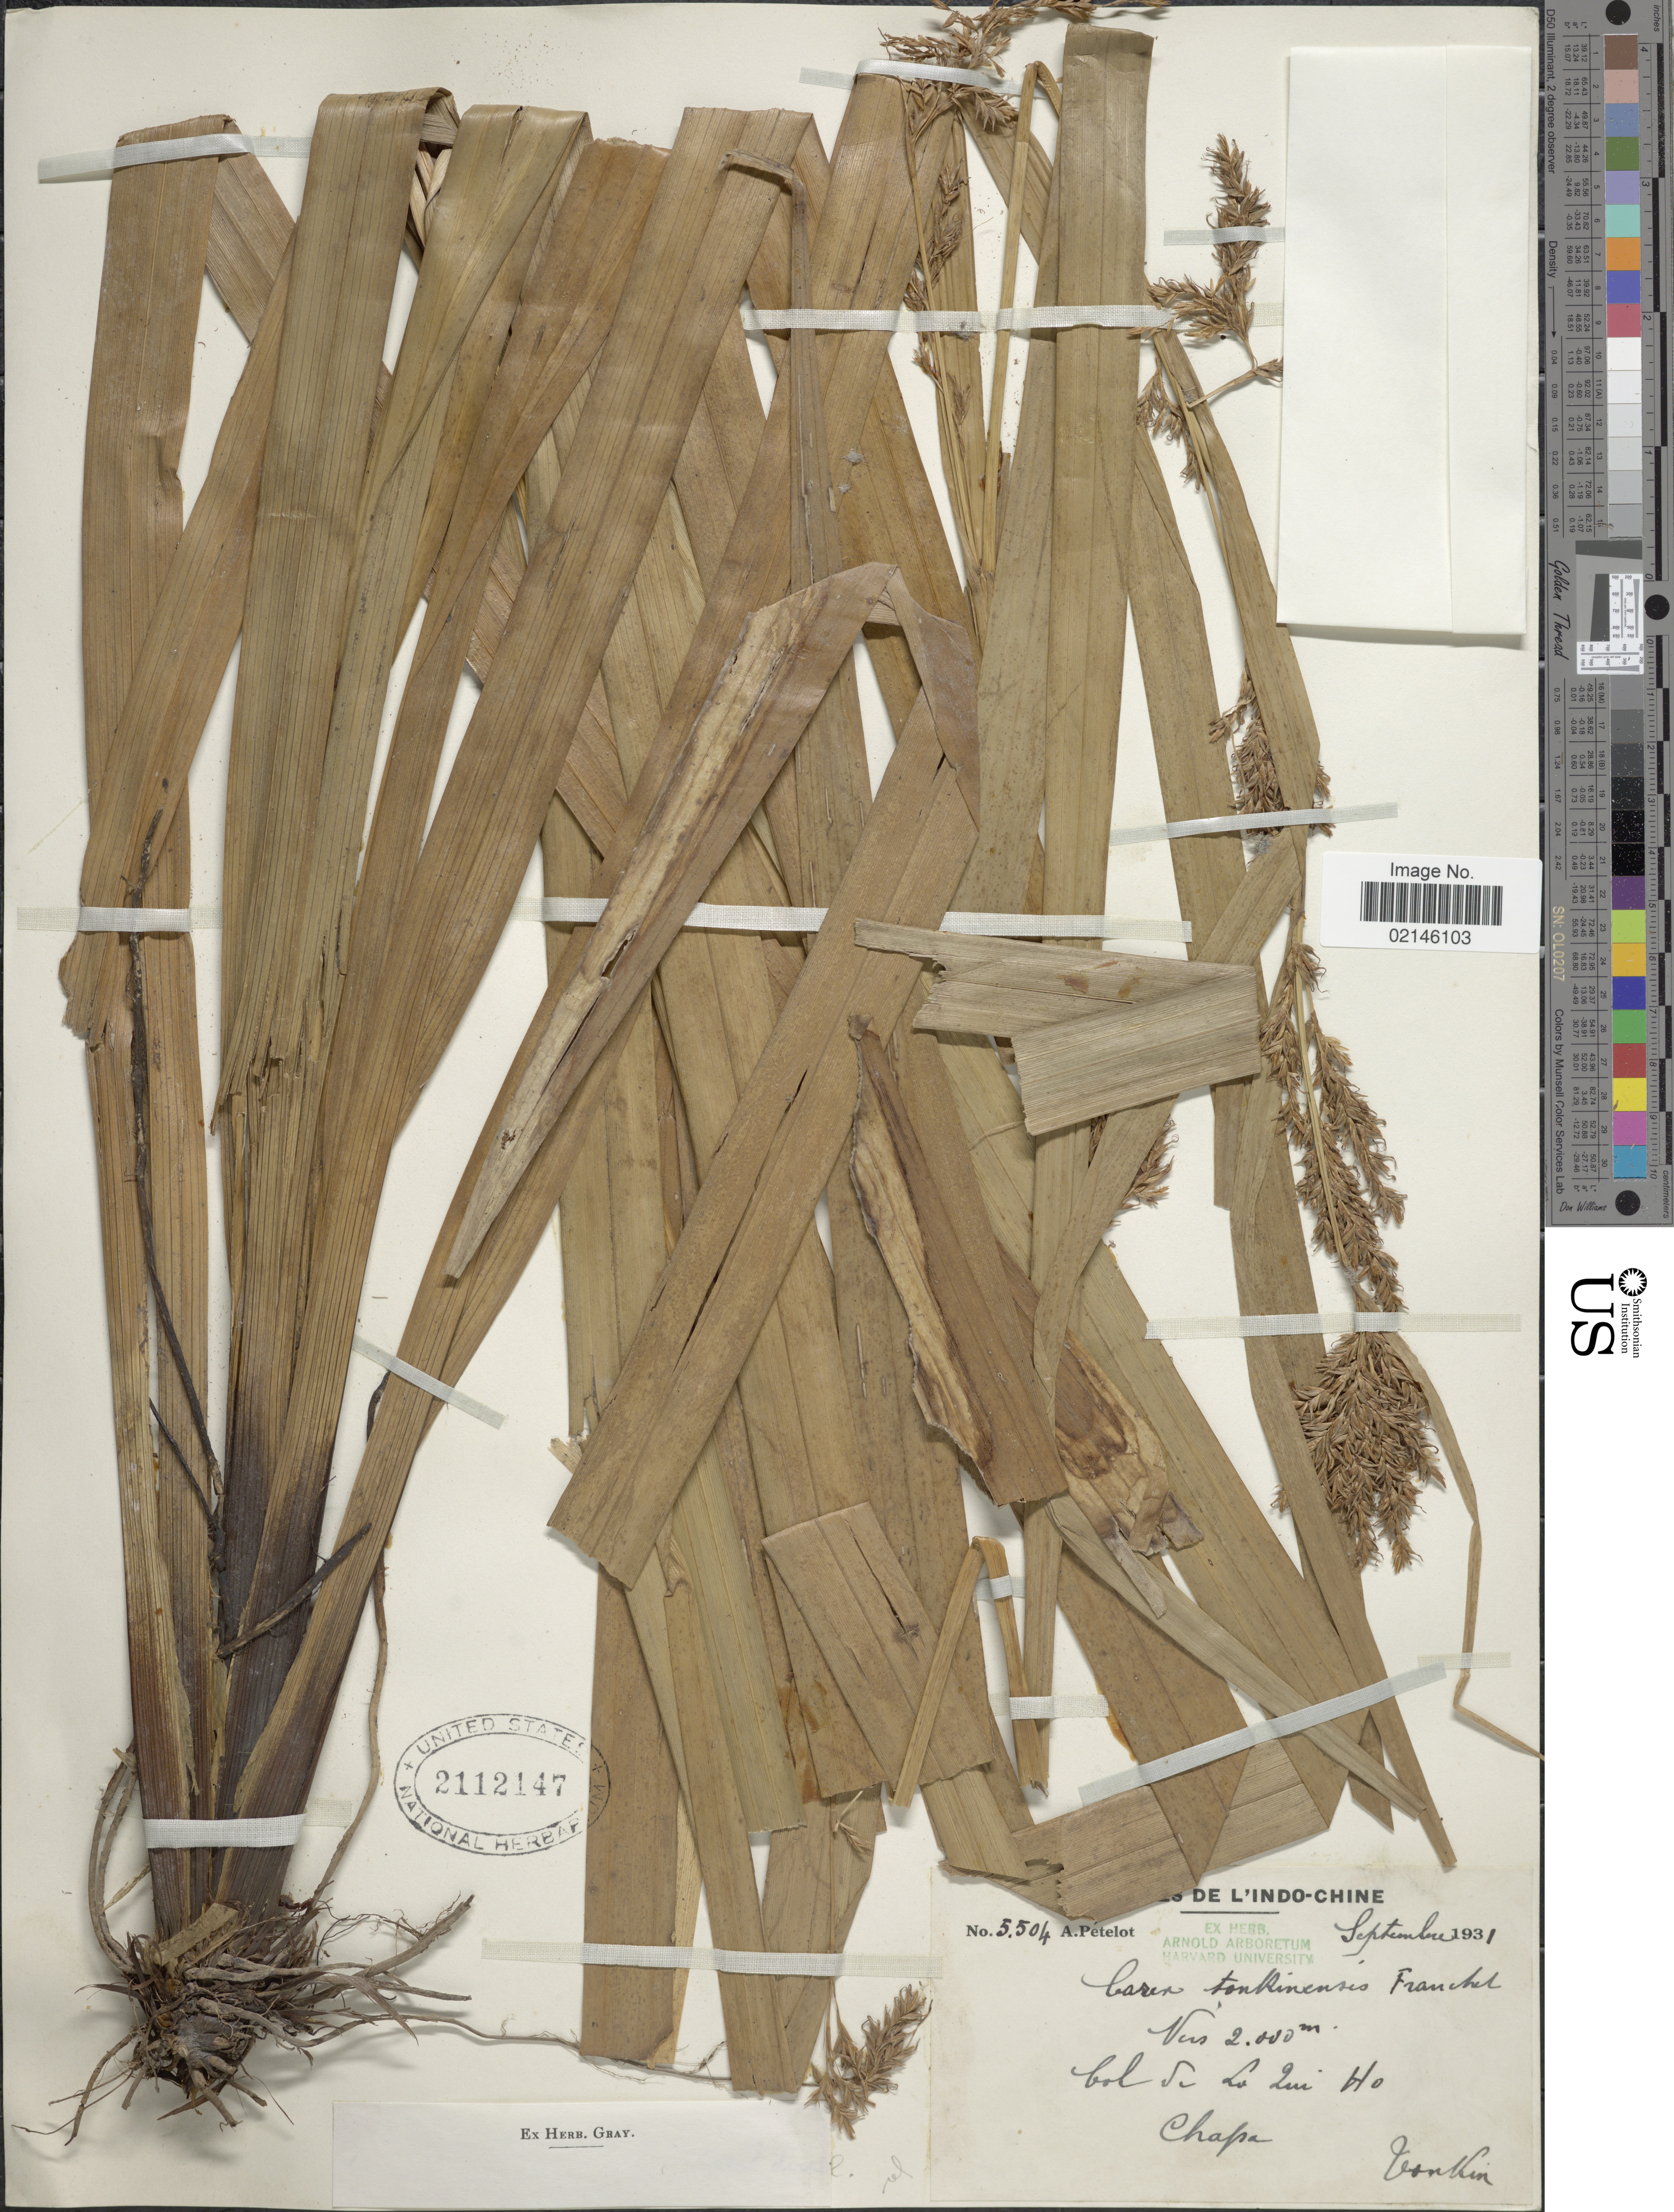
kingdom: Plantae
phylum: Tracheophyta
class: Liliopsida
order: Poales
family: Cyperaceae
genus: Carex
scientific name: Carex perakensis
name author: C.B. Clarke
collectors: A. Petelot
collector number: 5504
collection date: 1931-09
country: Vietnam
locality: Tonkin. Indo-Chine, bol du Lo Zui Ho. Chapa.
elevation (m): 2000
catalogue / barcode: US 2112147